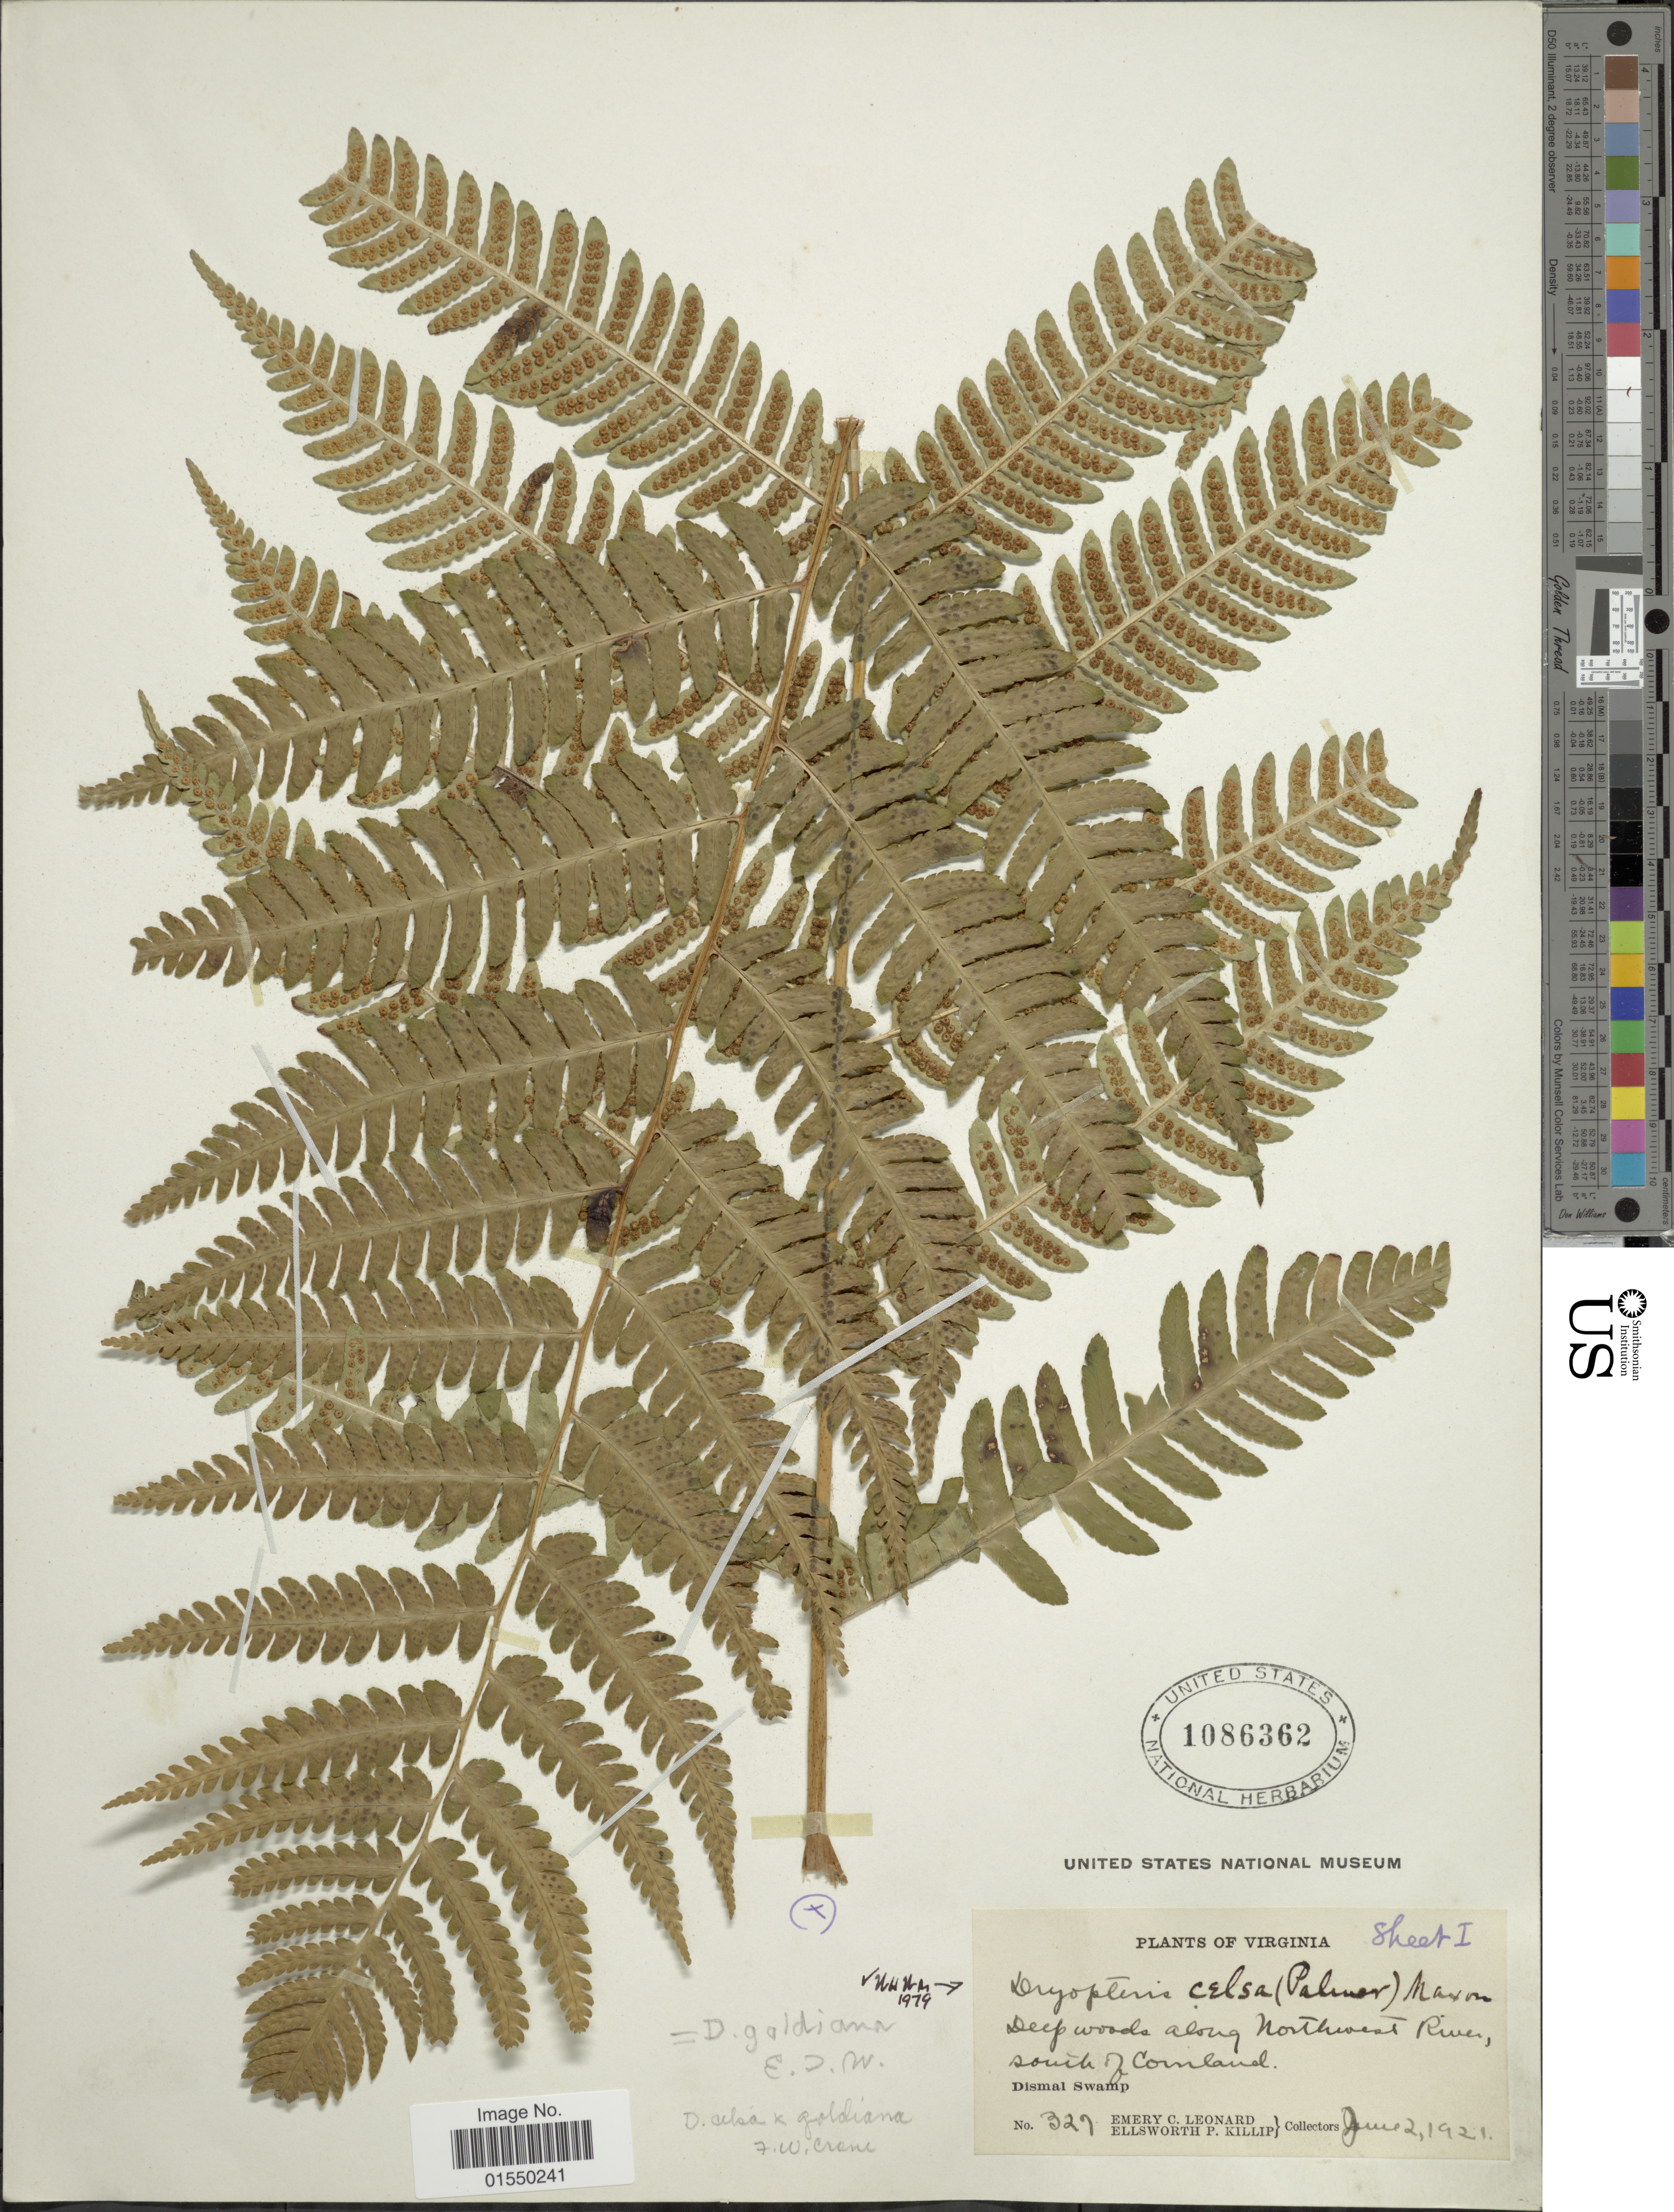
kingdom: Plantae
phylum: Tracheophyta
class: Polypodiopsida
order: Polypodiales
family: Dryopteridaceae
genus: Dryopteris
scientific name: Dryopteris celsa (W. Palmer) Knowlt., W. Palmer & C.L. Pollard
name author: (W. Palmer) Knowlt. et al.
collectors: E. C. Leonard & E. P. Killip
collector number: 327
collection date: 1921-06-02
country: United States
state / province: Virginia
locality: Deep woods along Northwest River, south of Cornland, Dismal Swamp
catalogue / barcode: US 1086362